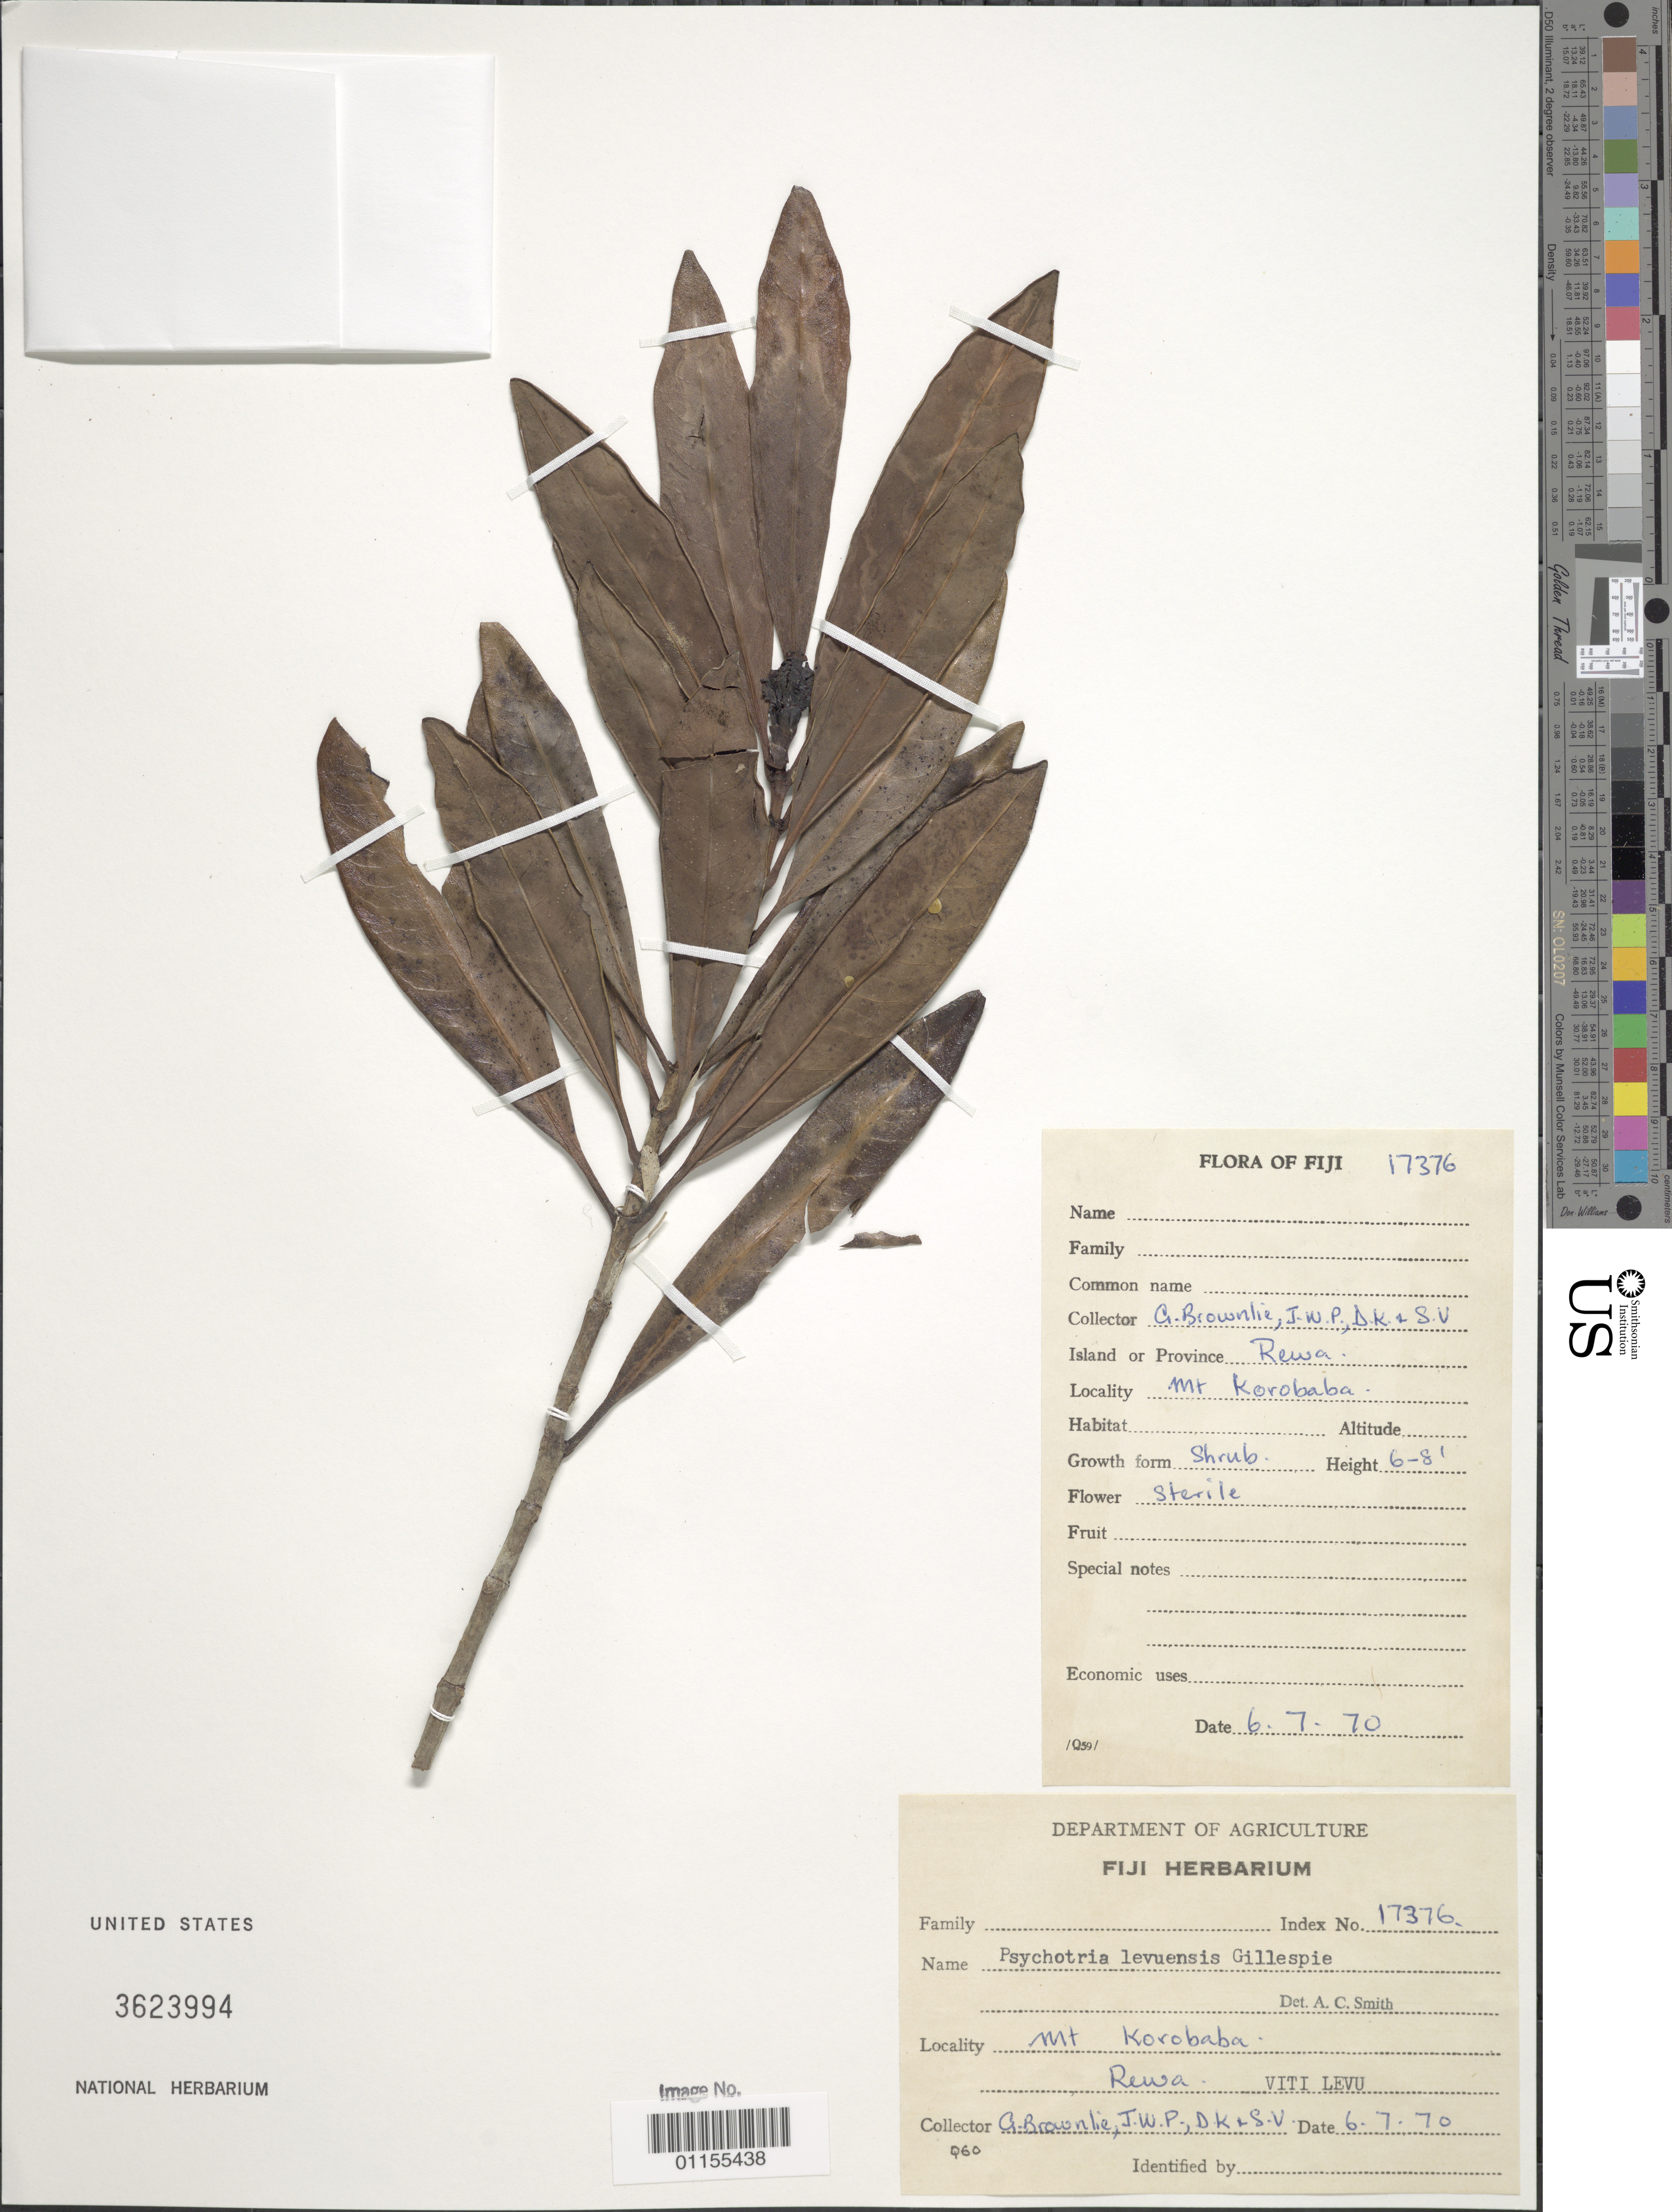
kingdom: Plantae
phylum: Tracheophyta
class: Magnoliopsida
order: Gentianales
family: Rubiaceae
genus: Psychotria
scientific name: Psychotria levuensis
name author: Gillespie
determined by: Smith, A. C.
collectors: G. Brownlie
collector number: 17376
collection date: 1970-06-07 or 1970-07-06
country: Fiji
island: Viti Levu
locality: Rewa: Mt. Korobaba.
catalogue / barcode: US 3623994